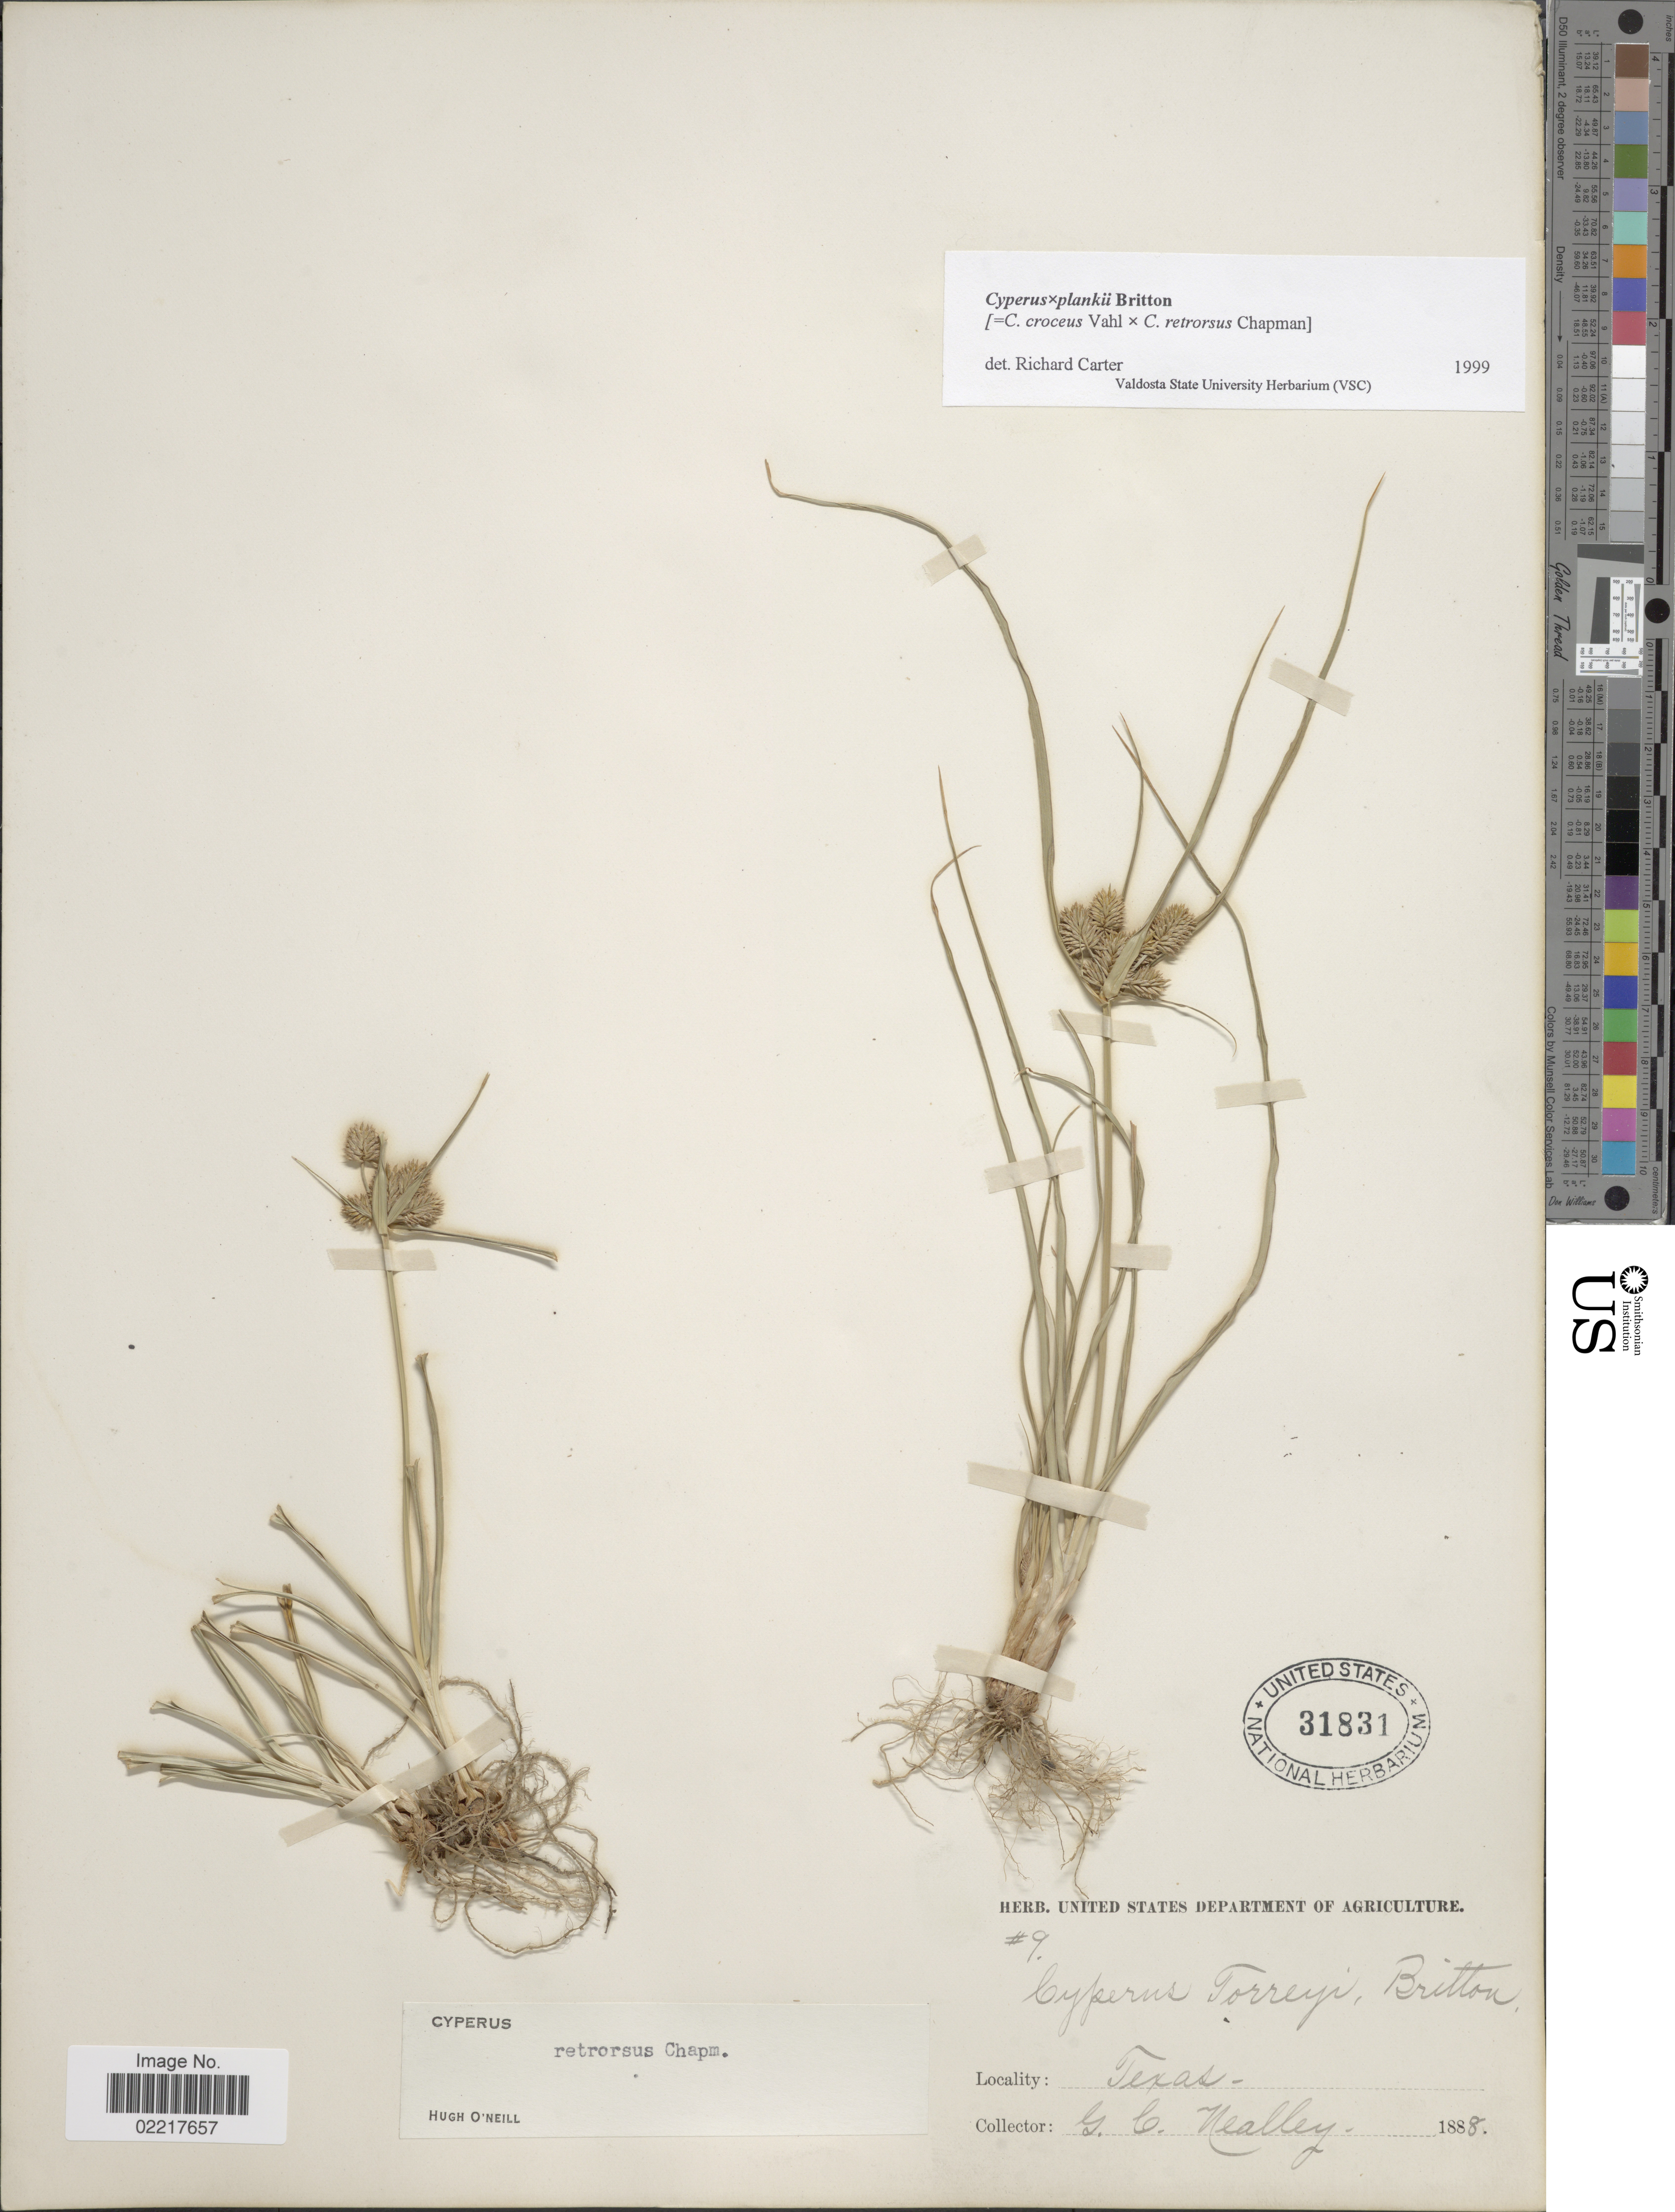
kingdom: Plantae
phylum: Tracheophyta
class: Liliopsida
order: Poales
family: Cyperaceae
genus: Cyperus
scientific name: Cyperus x plankii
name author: Britton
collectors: G. C. Nealley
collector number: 9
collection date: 1888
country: United States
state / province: Texas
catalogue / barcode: US 31831